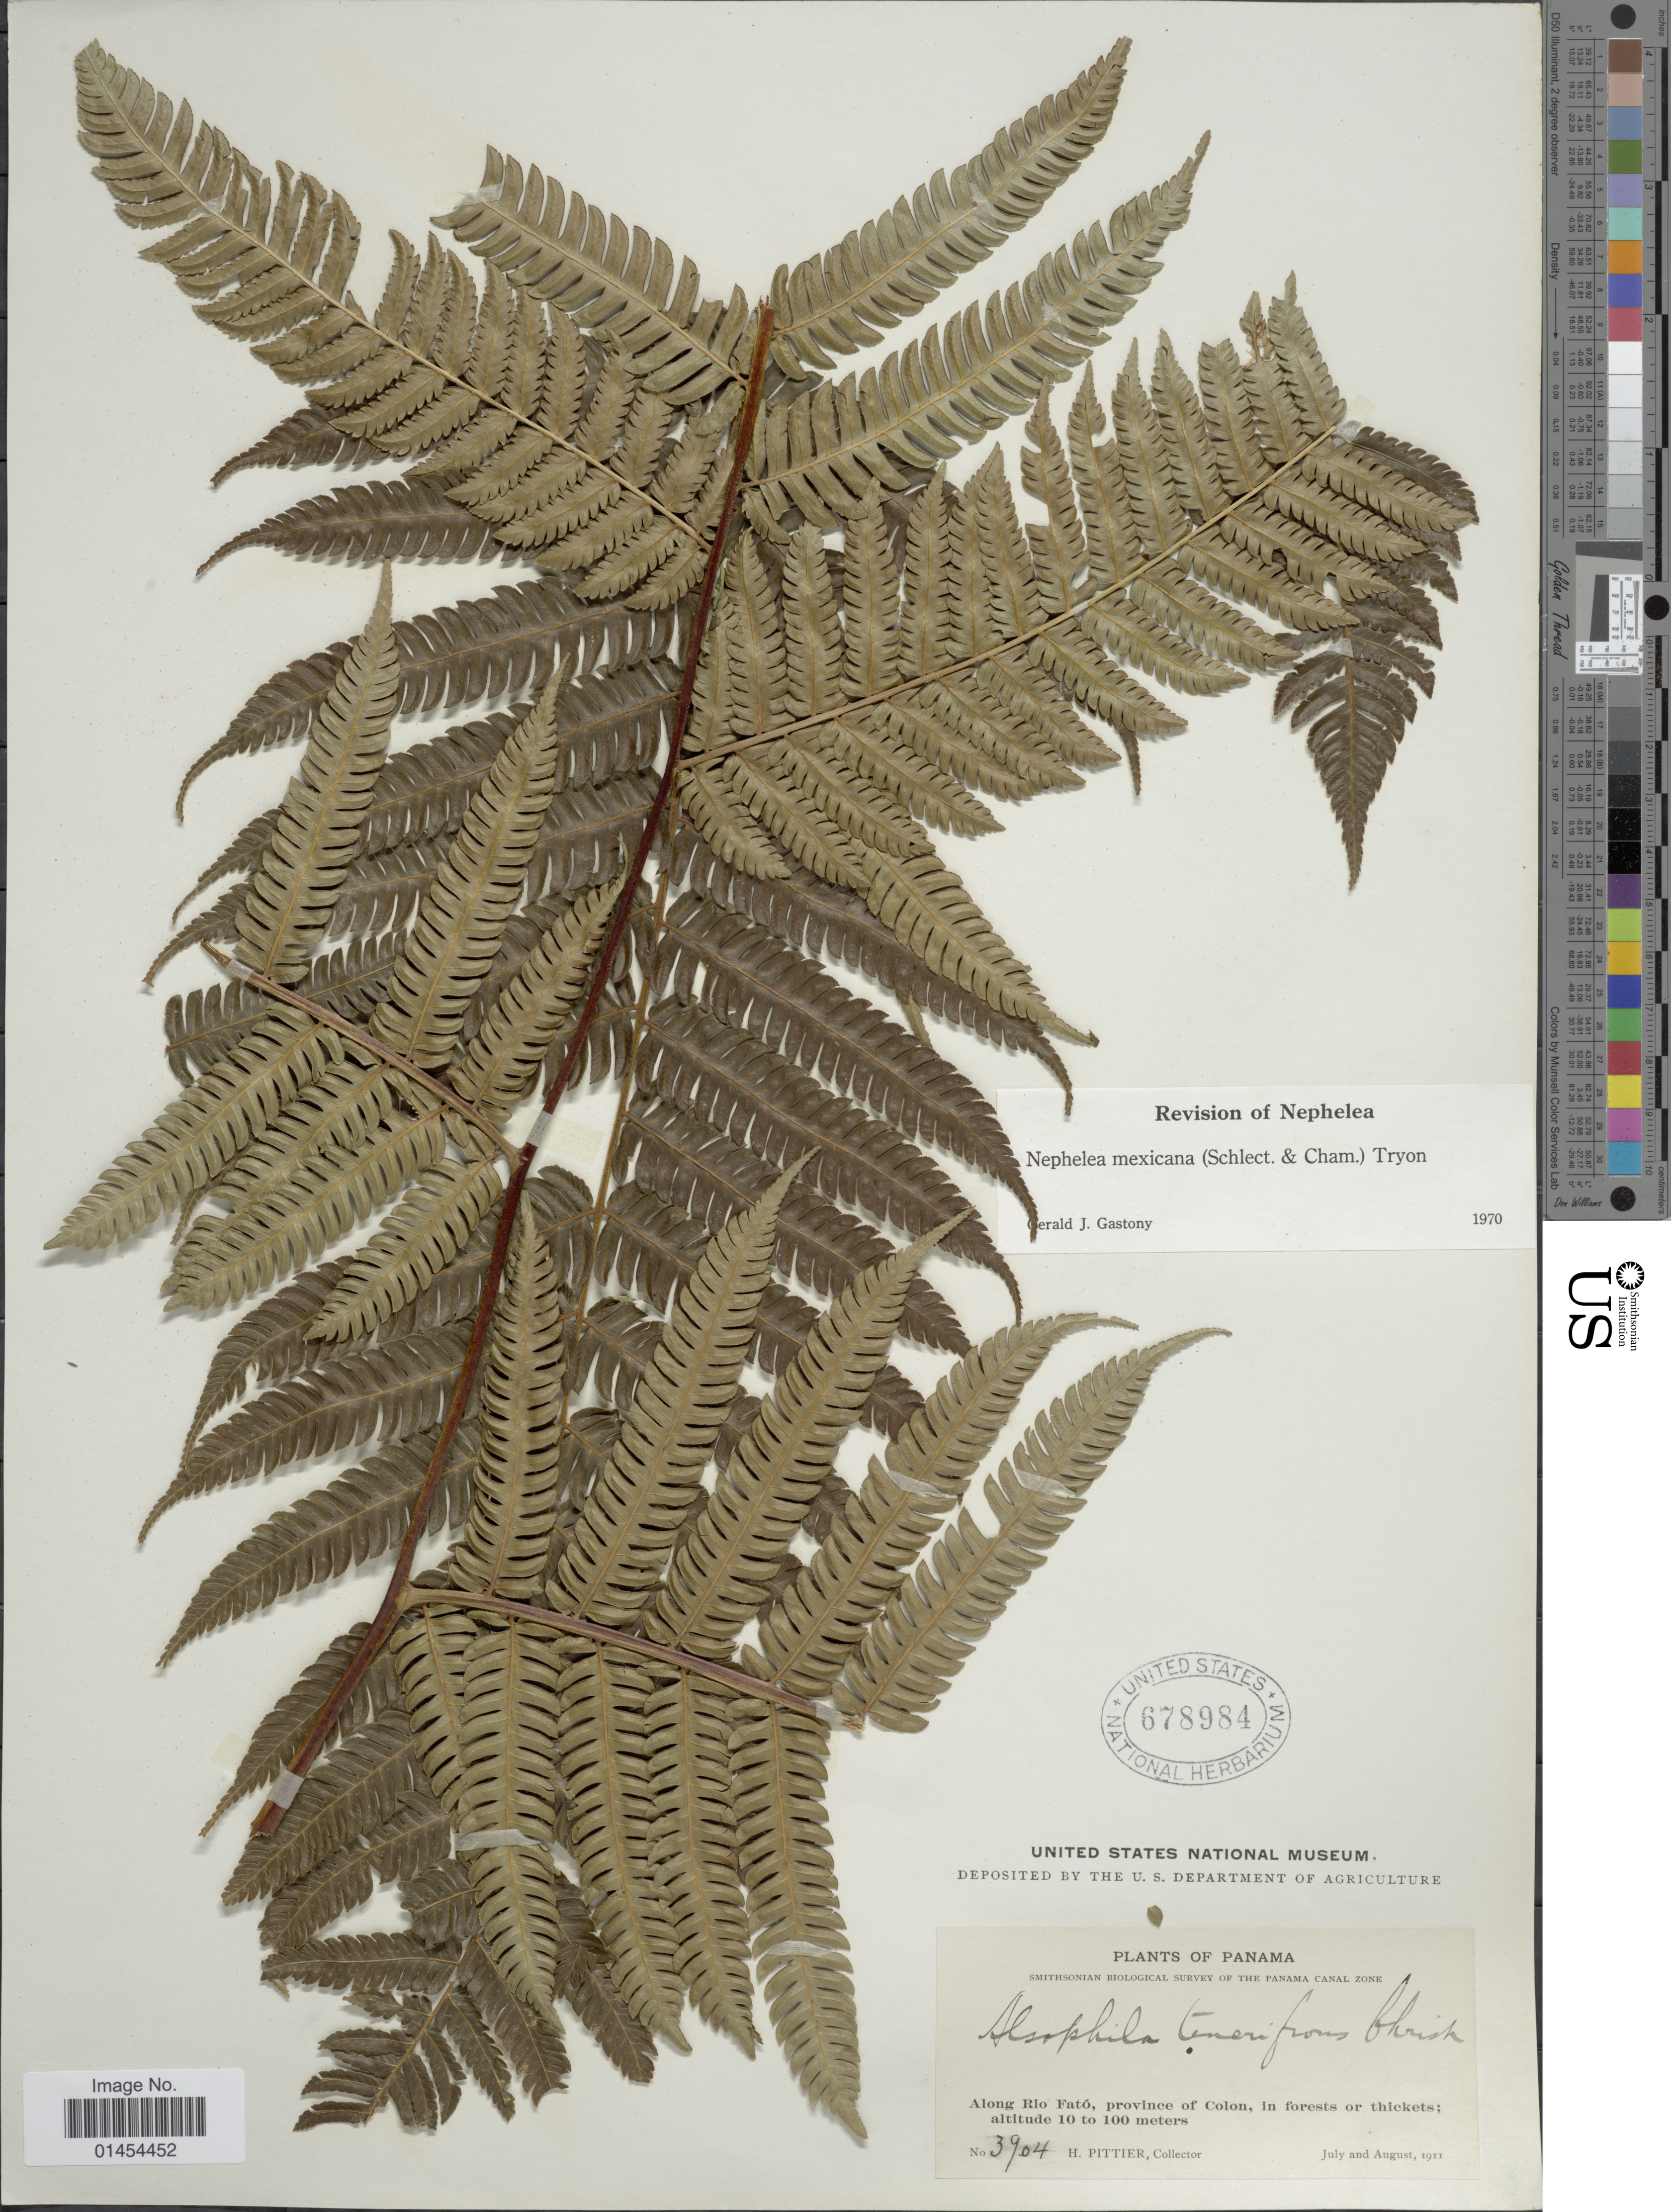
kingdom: Plantae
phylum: Tracheophyta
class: Polypodiopsida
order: Cyatheales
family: Cyatheaceae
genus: Alsophila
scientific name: Alsophila firma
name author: (Baker) D.S. Conant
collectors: H. F. Pittier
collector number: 3904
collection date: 1911-07/1911-08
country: Panama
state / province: Colón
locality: Along Rio Fató, province of Colon, in forests or thickets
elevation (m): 10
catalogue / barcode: US 678984